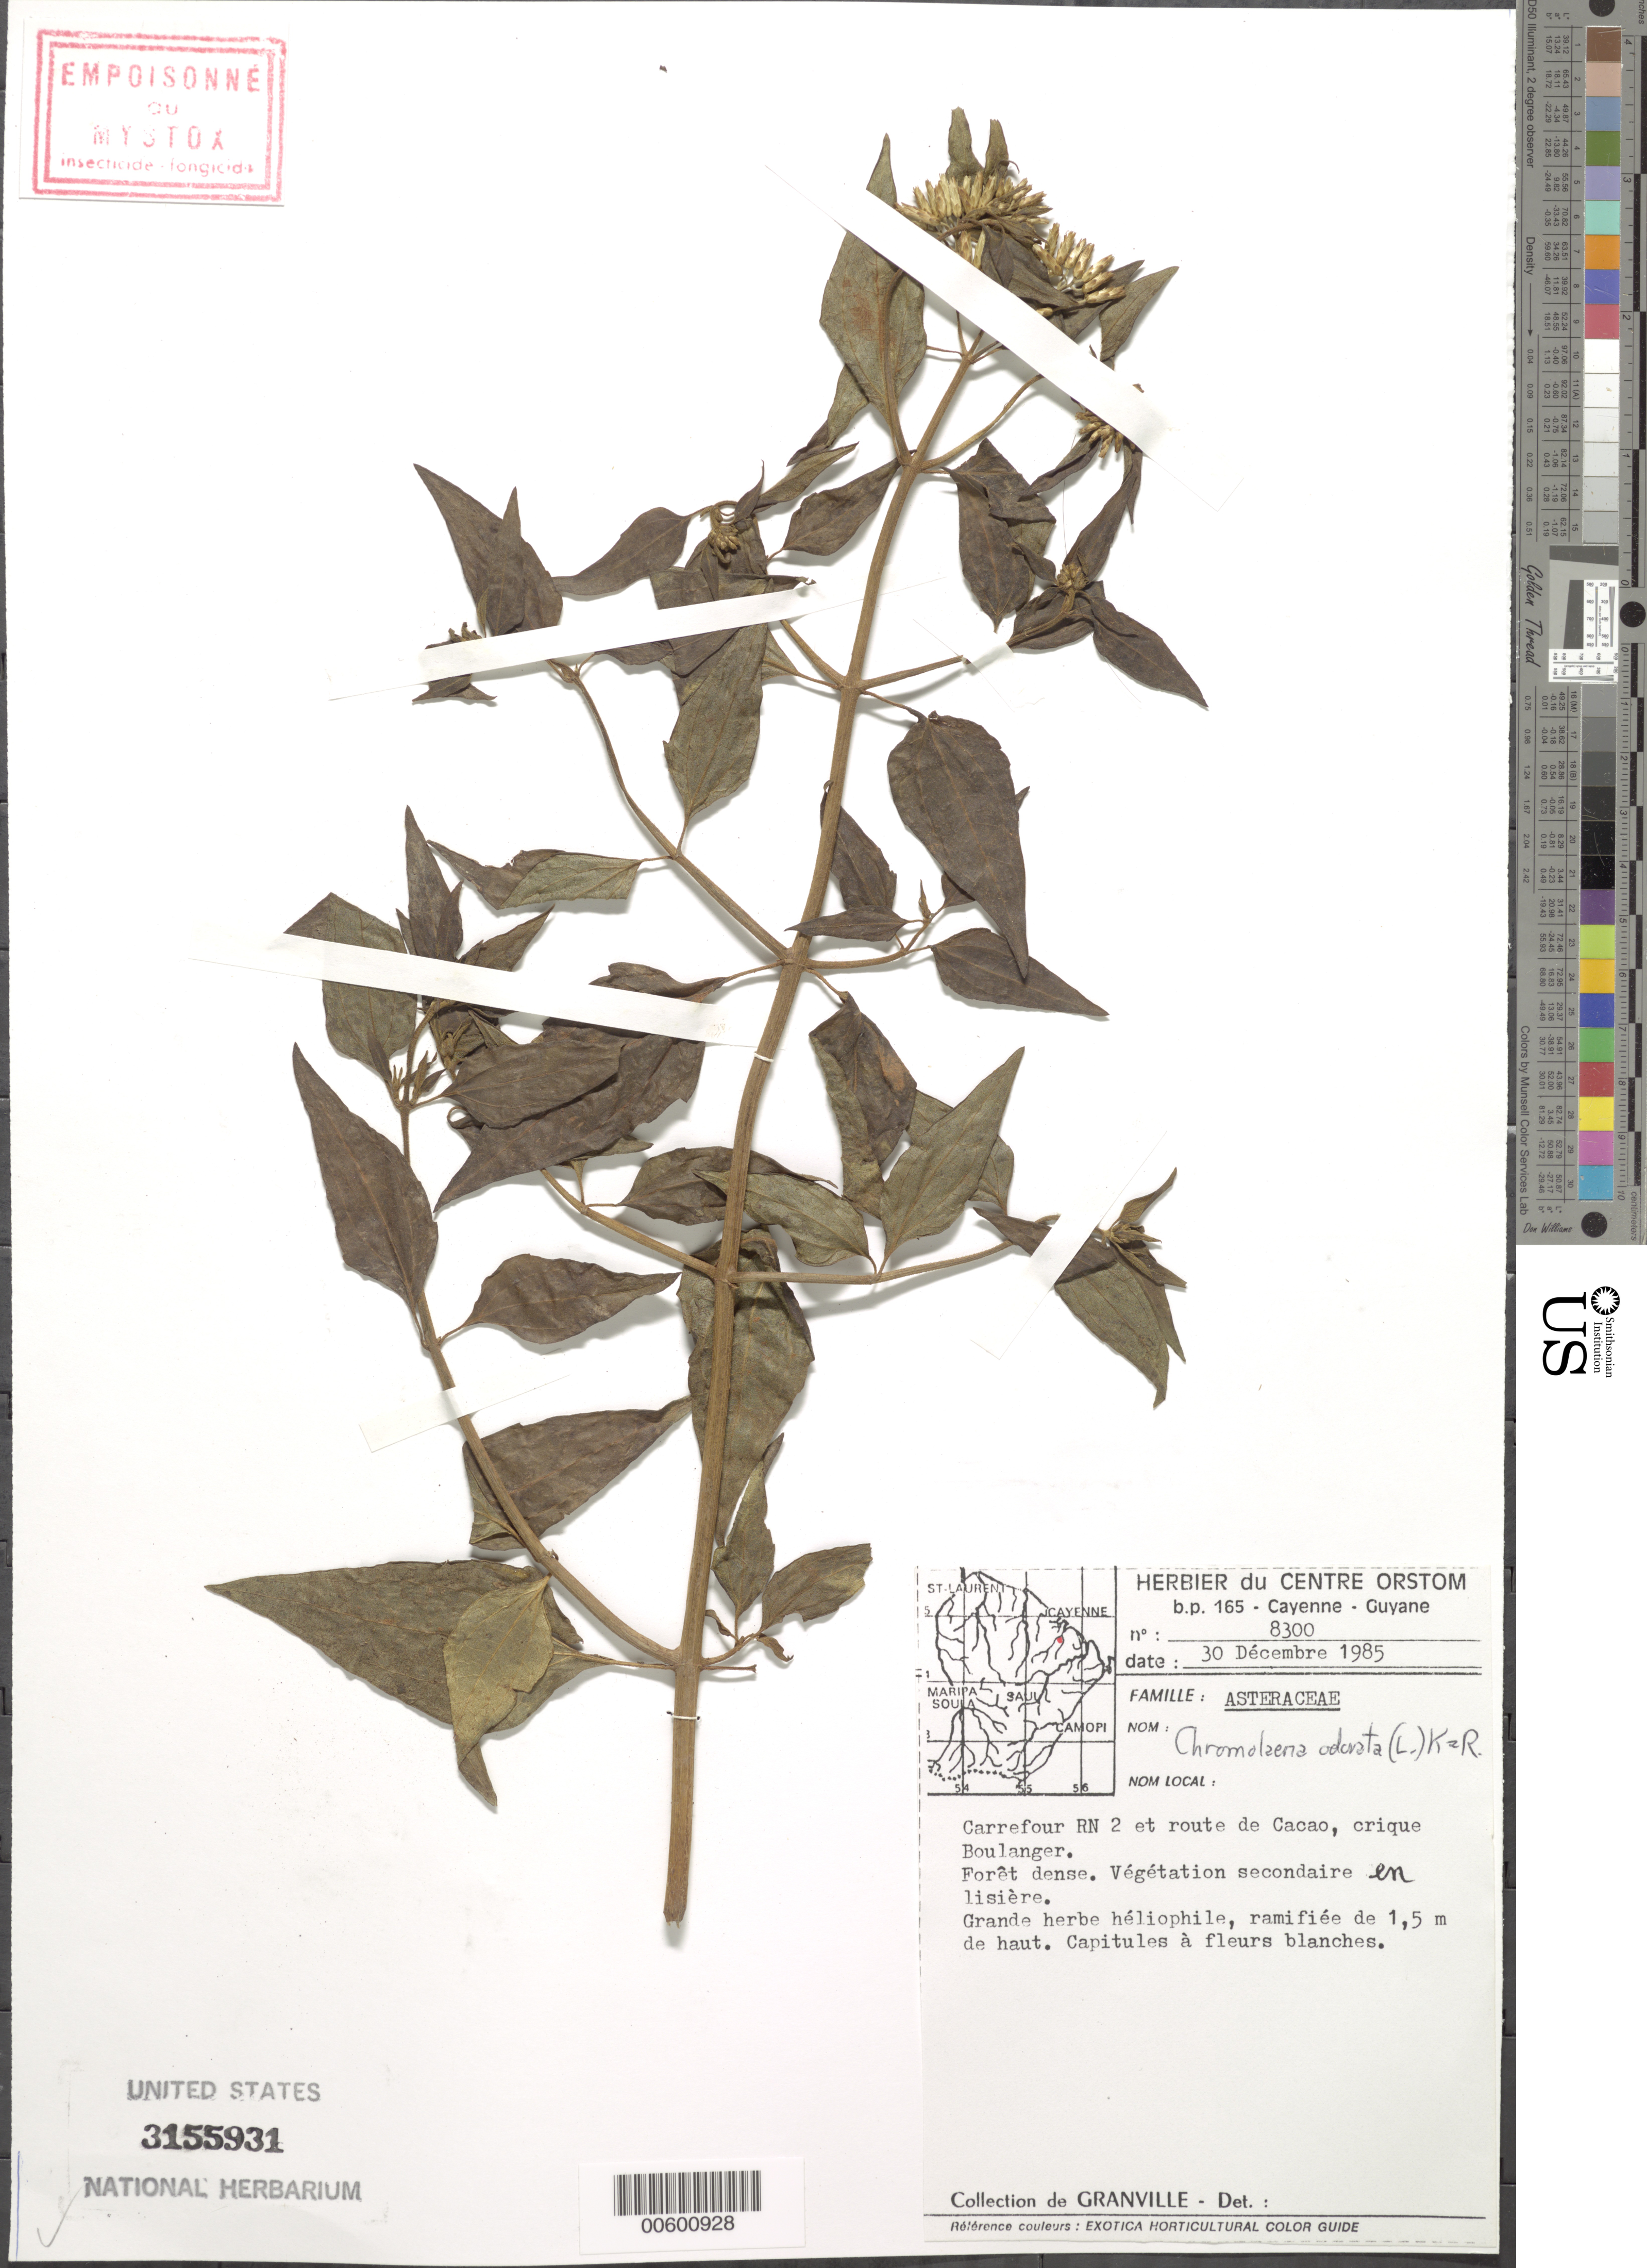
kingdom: Plantae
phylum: Tracheophyta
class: Magnoliopsida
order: Asterales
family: Asteraceae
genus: Chromolaena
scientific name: Chromolaena odorata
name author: (L.) R.M. King & H. Rob.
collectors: J.-J. de Granville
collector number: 8300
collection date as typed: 30-Dec-85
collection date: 1985-12-30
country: French Guiana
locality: Crique Boulanger, carrefour RN 2 et Cacao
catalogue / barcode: US 3155931